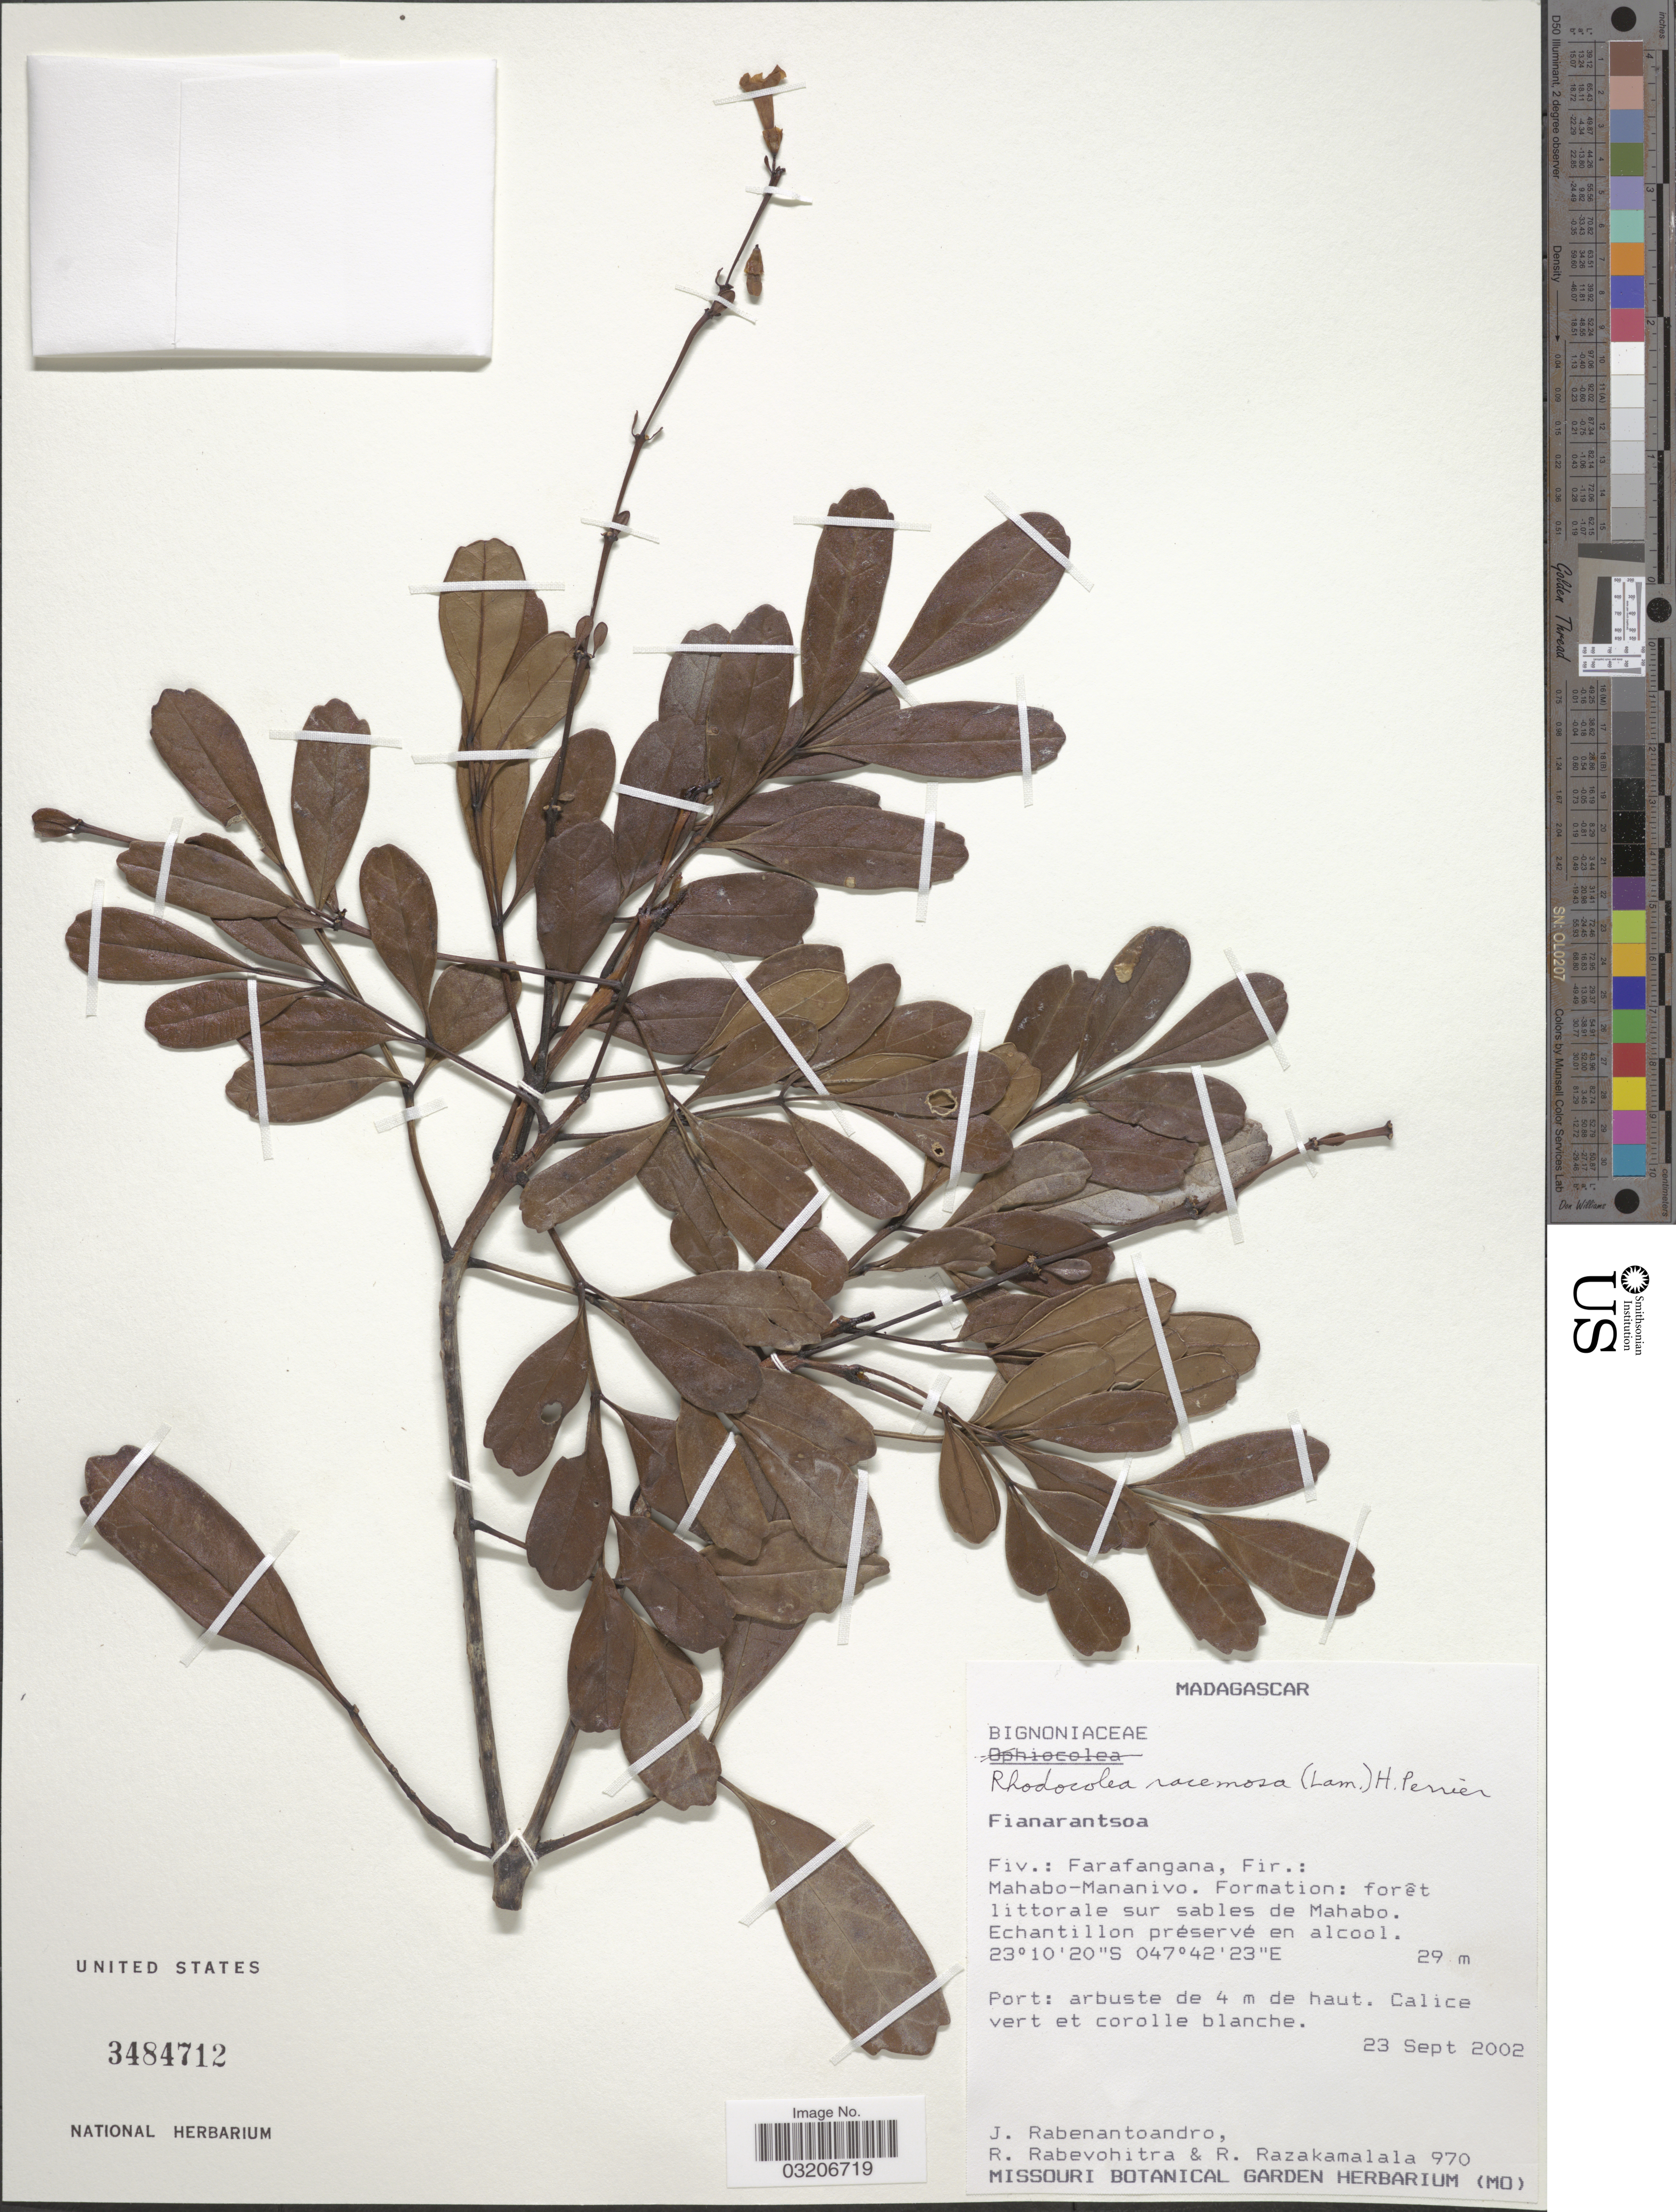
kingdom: Plantae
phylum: Tracheophyta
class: Magnoliopsida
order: Lamiales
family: Bignoniaceae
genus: Rhodocolea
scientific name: Rhodocolea racemosa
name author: (Lam.) H. Perrier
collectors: J. Rabenantoandro, R. Rabevohitra & R. Razakamalala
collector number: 970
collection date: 2002-09-23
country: Madagascar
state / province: Atsimo-Atsinanana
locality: Fiv.: Farafagana, Fir.: Mahabo-Mananivo. Formation: forêt littorale sur sables de Mahabo.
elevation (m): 29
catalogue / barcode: US 3484712